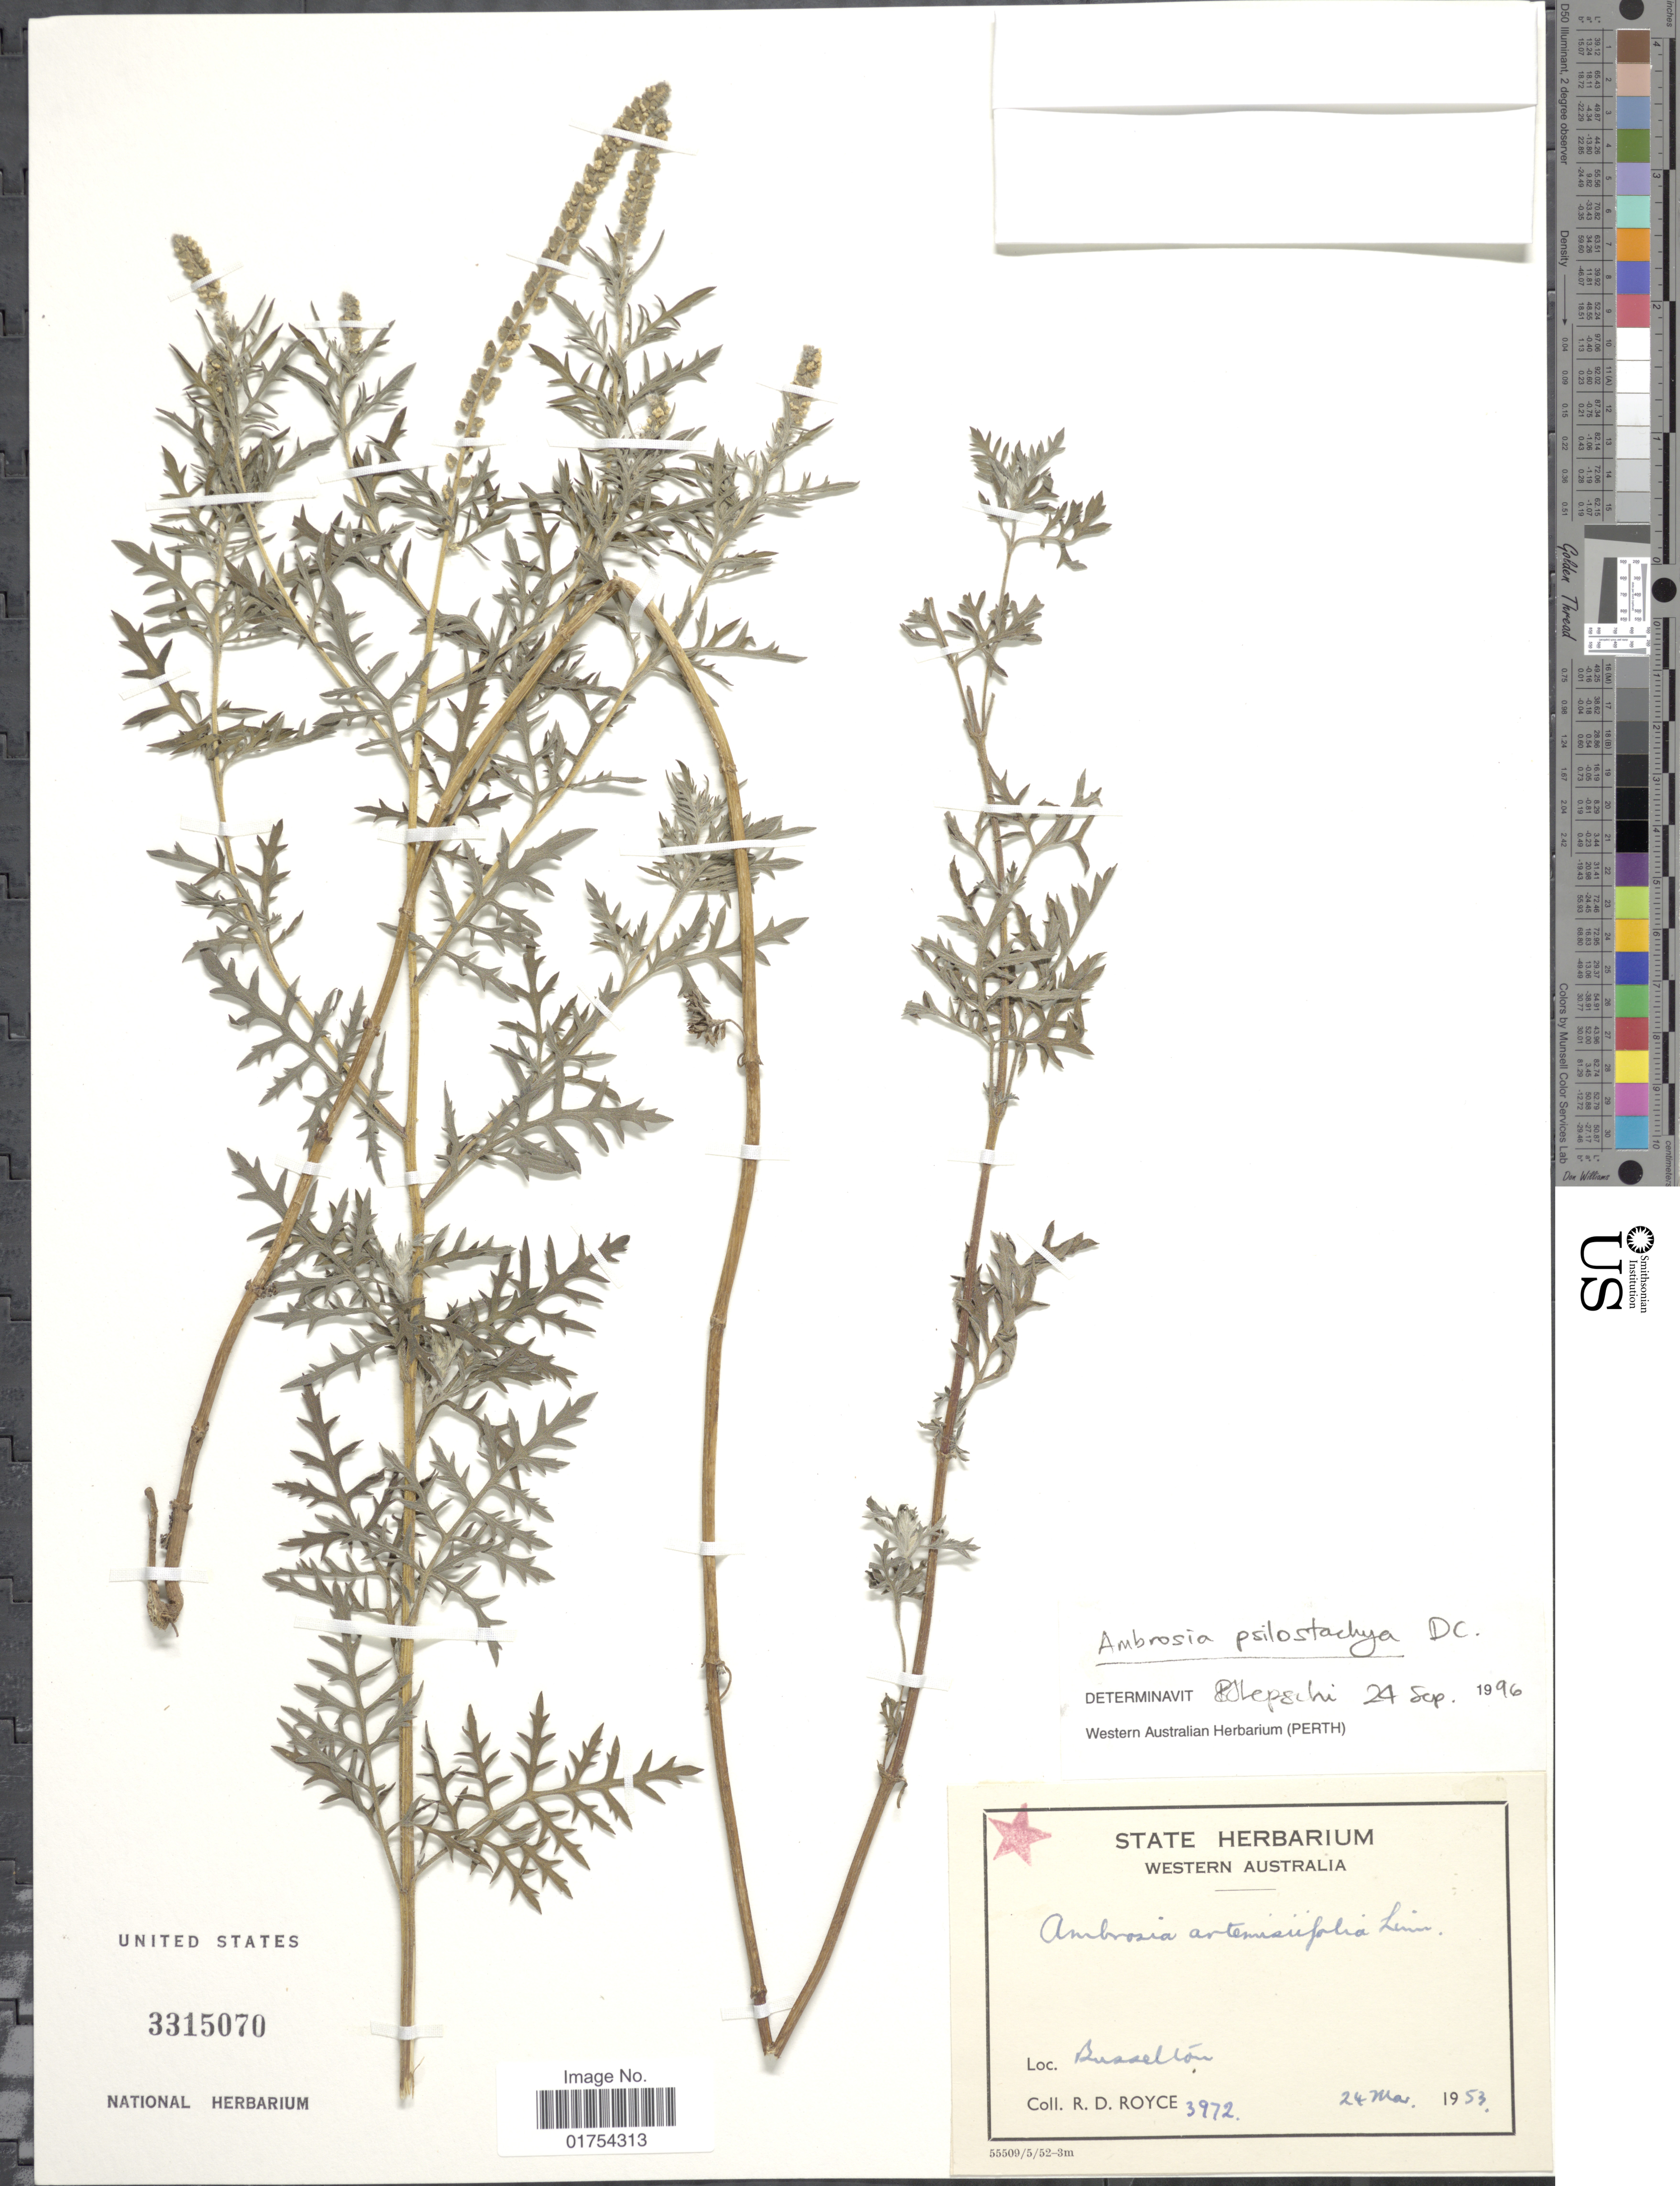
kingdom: Plantae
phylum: Tracheophyta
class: Magnoliopsida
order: Asterales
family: Asteraceae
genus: Ambrosia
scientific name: Ambrosia psilostachya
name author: DC.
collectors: R. Royce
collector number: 3972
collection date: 1953-03-24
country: Australia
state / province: Western Australia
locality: Busselton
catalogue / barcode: US 3315070